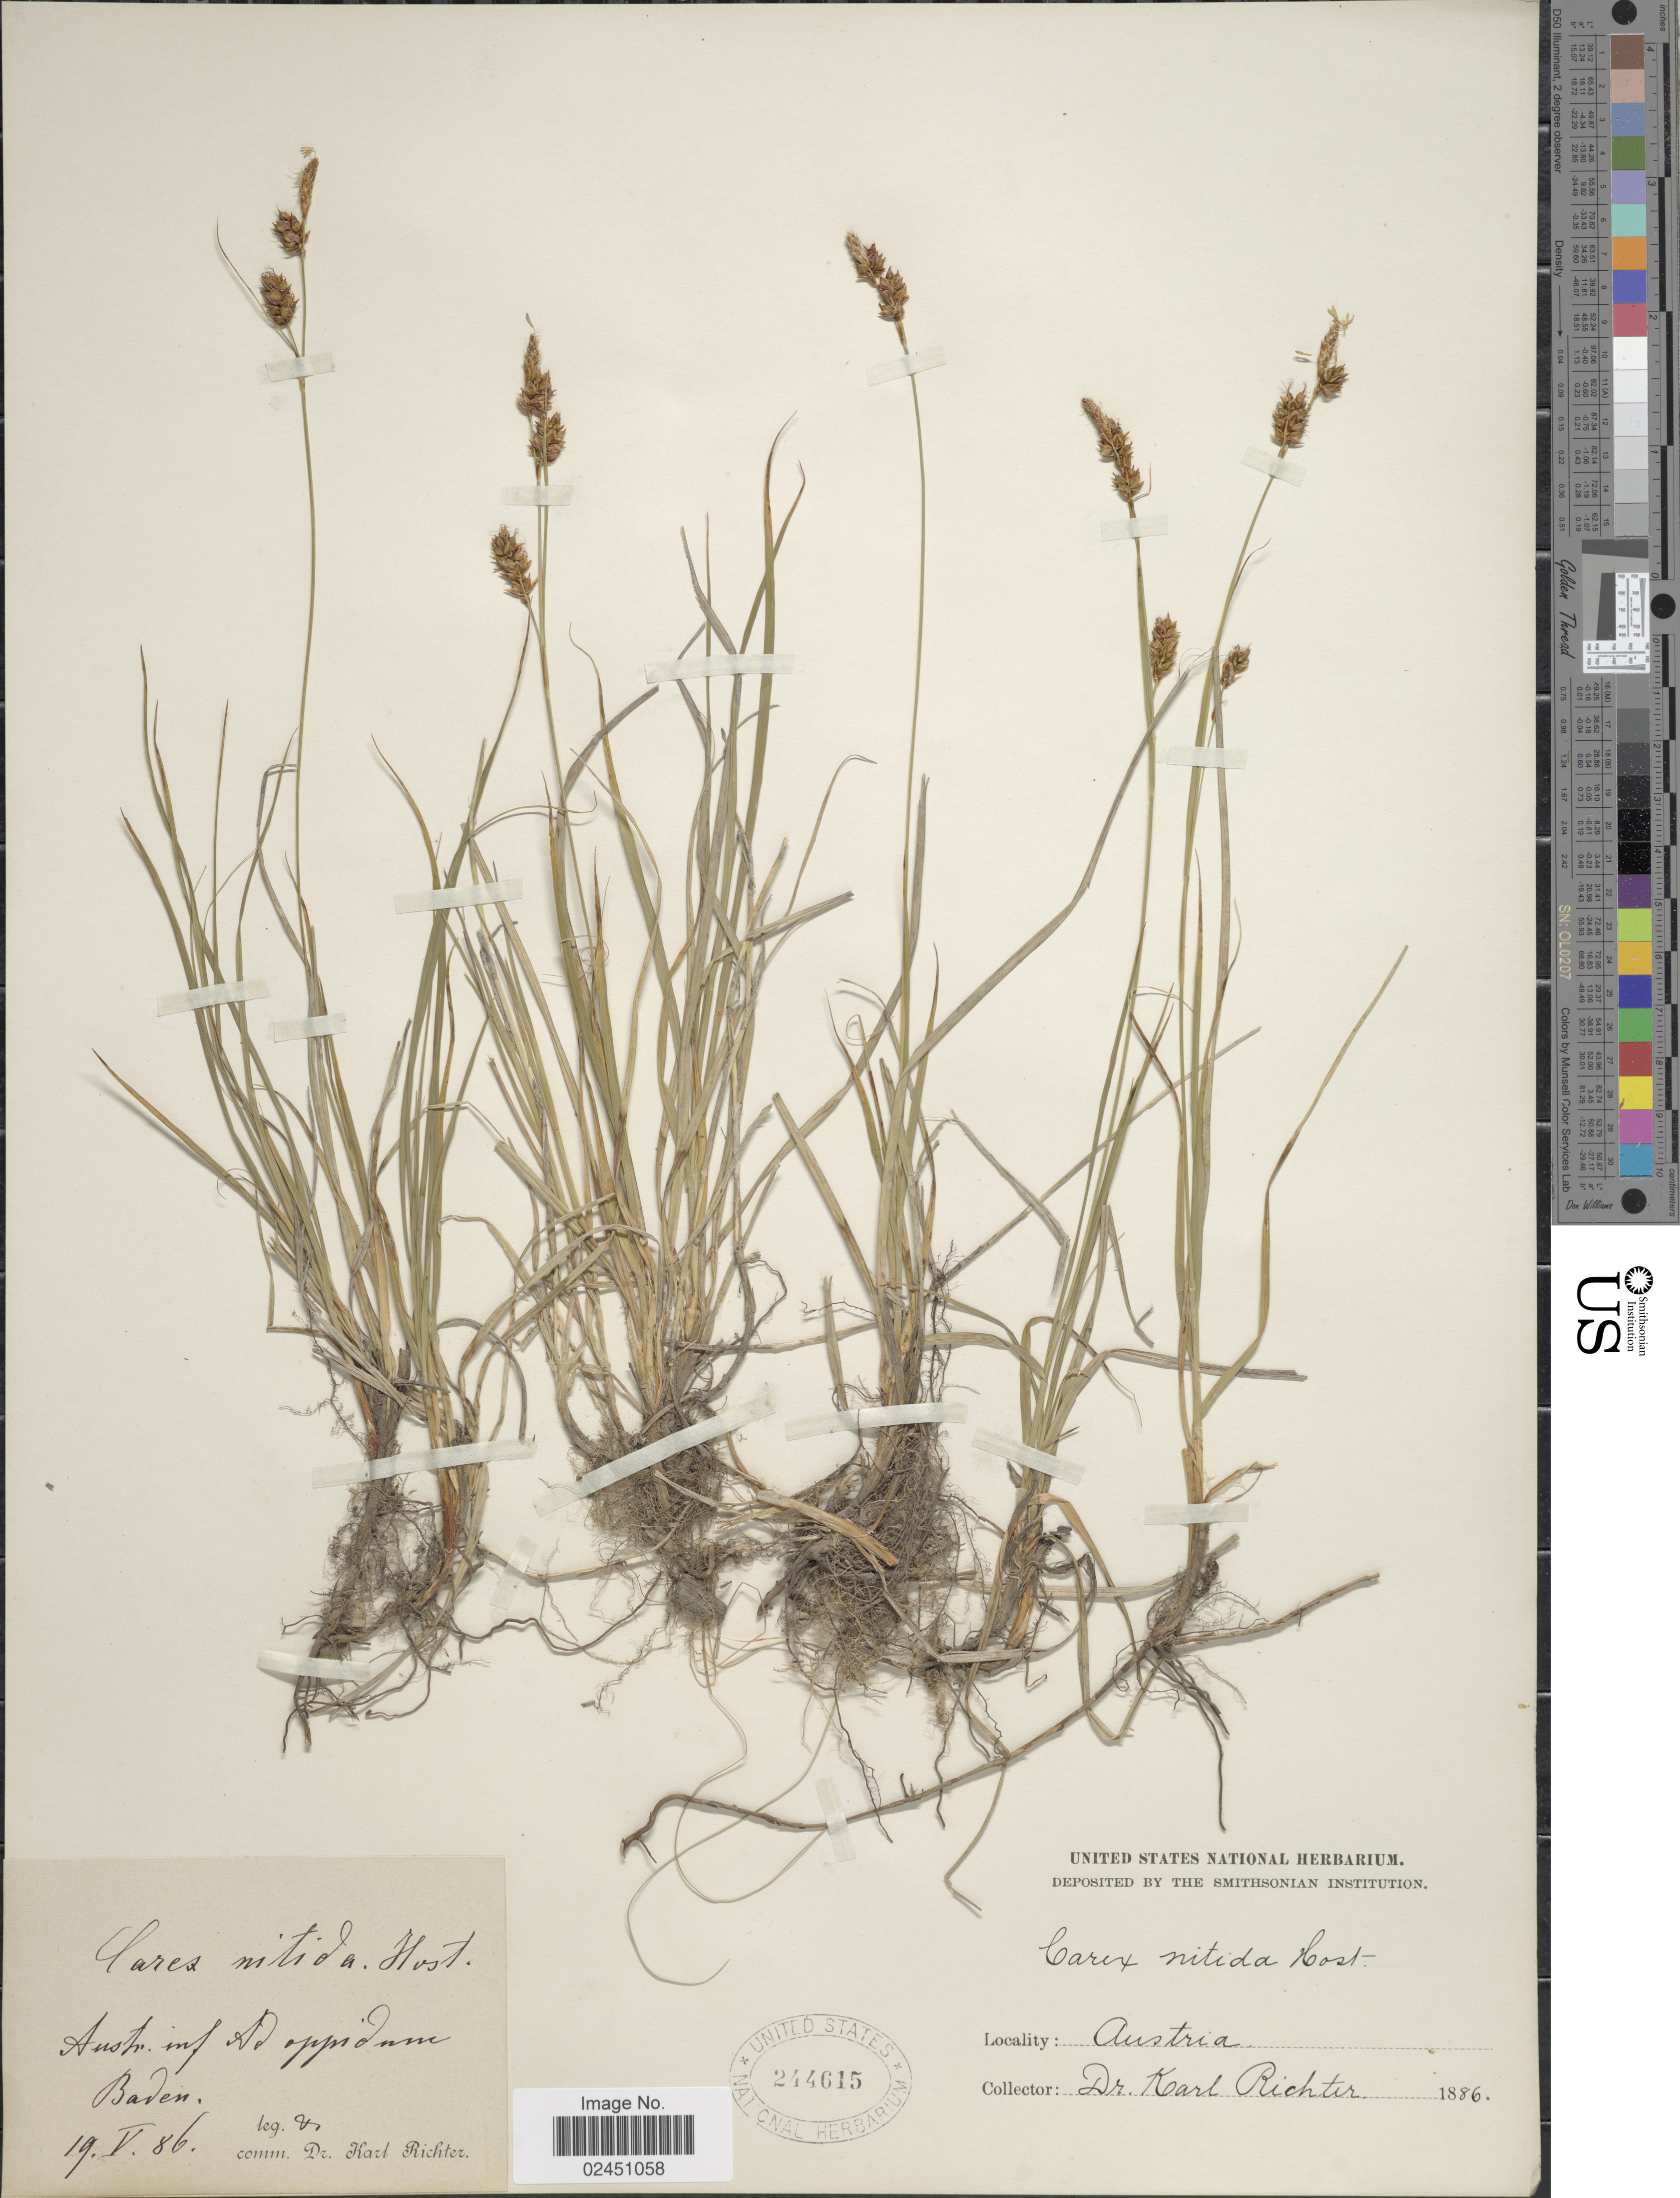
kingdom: Plantae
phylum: Tracheophyta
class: Liliopsida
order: Poales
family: Cyperaceae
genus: Carex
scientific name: Carex liparocarpos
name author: Gaudin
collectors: K. Richter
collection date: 1886-05-19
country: Germany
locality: Austr. inf. Ad oppidum Baden [interpreted]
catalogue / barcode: US 244615